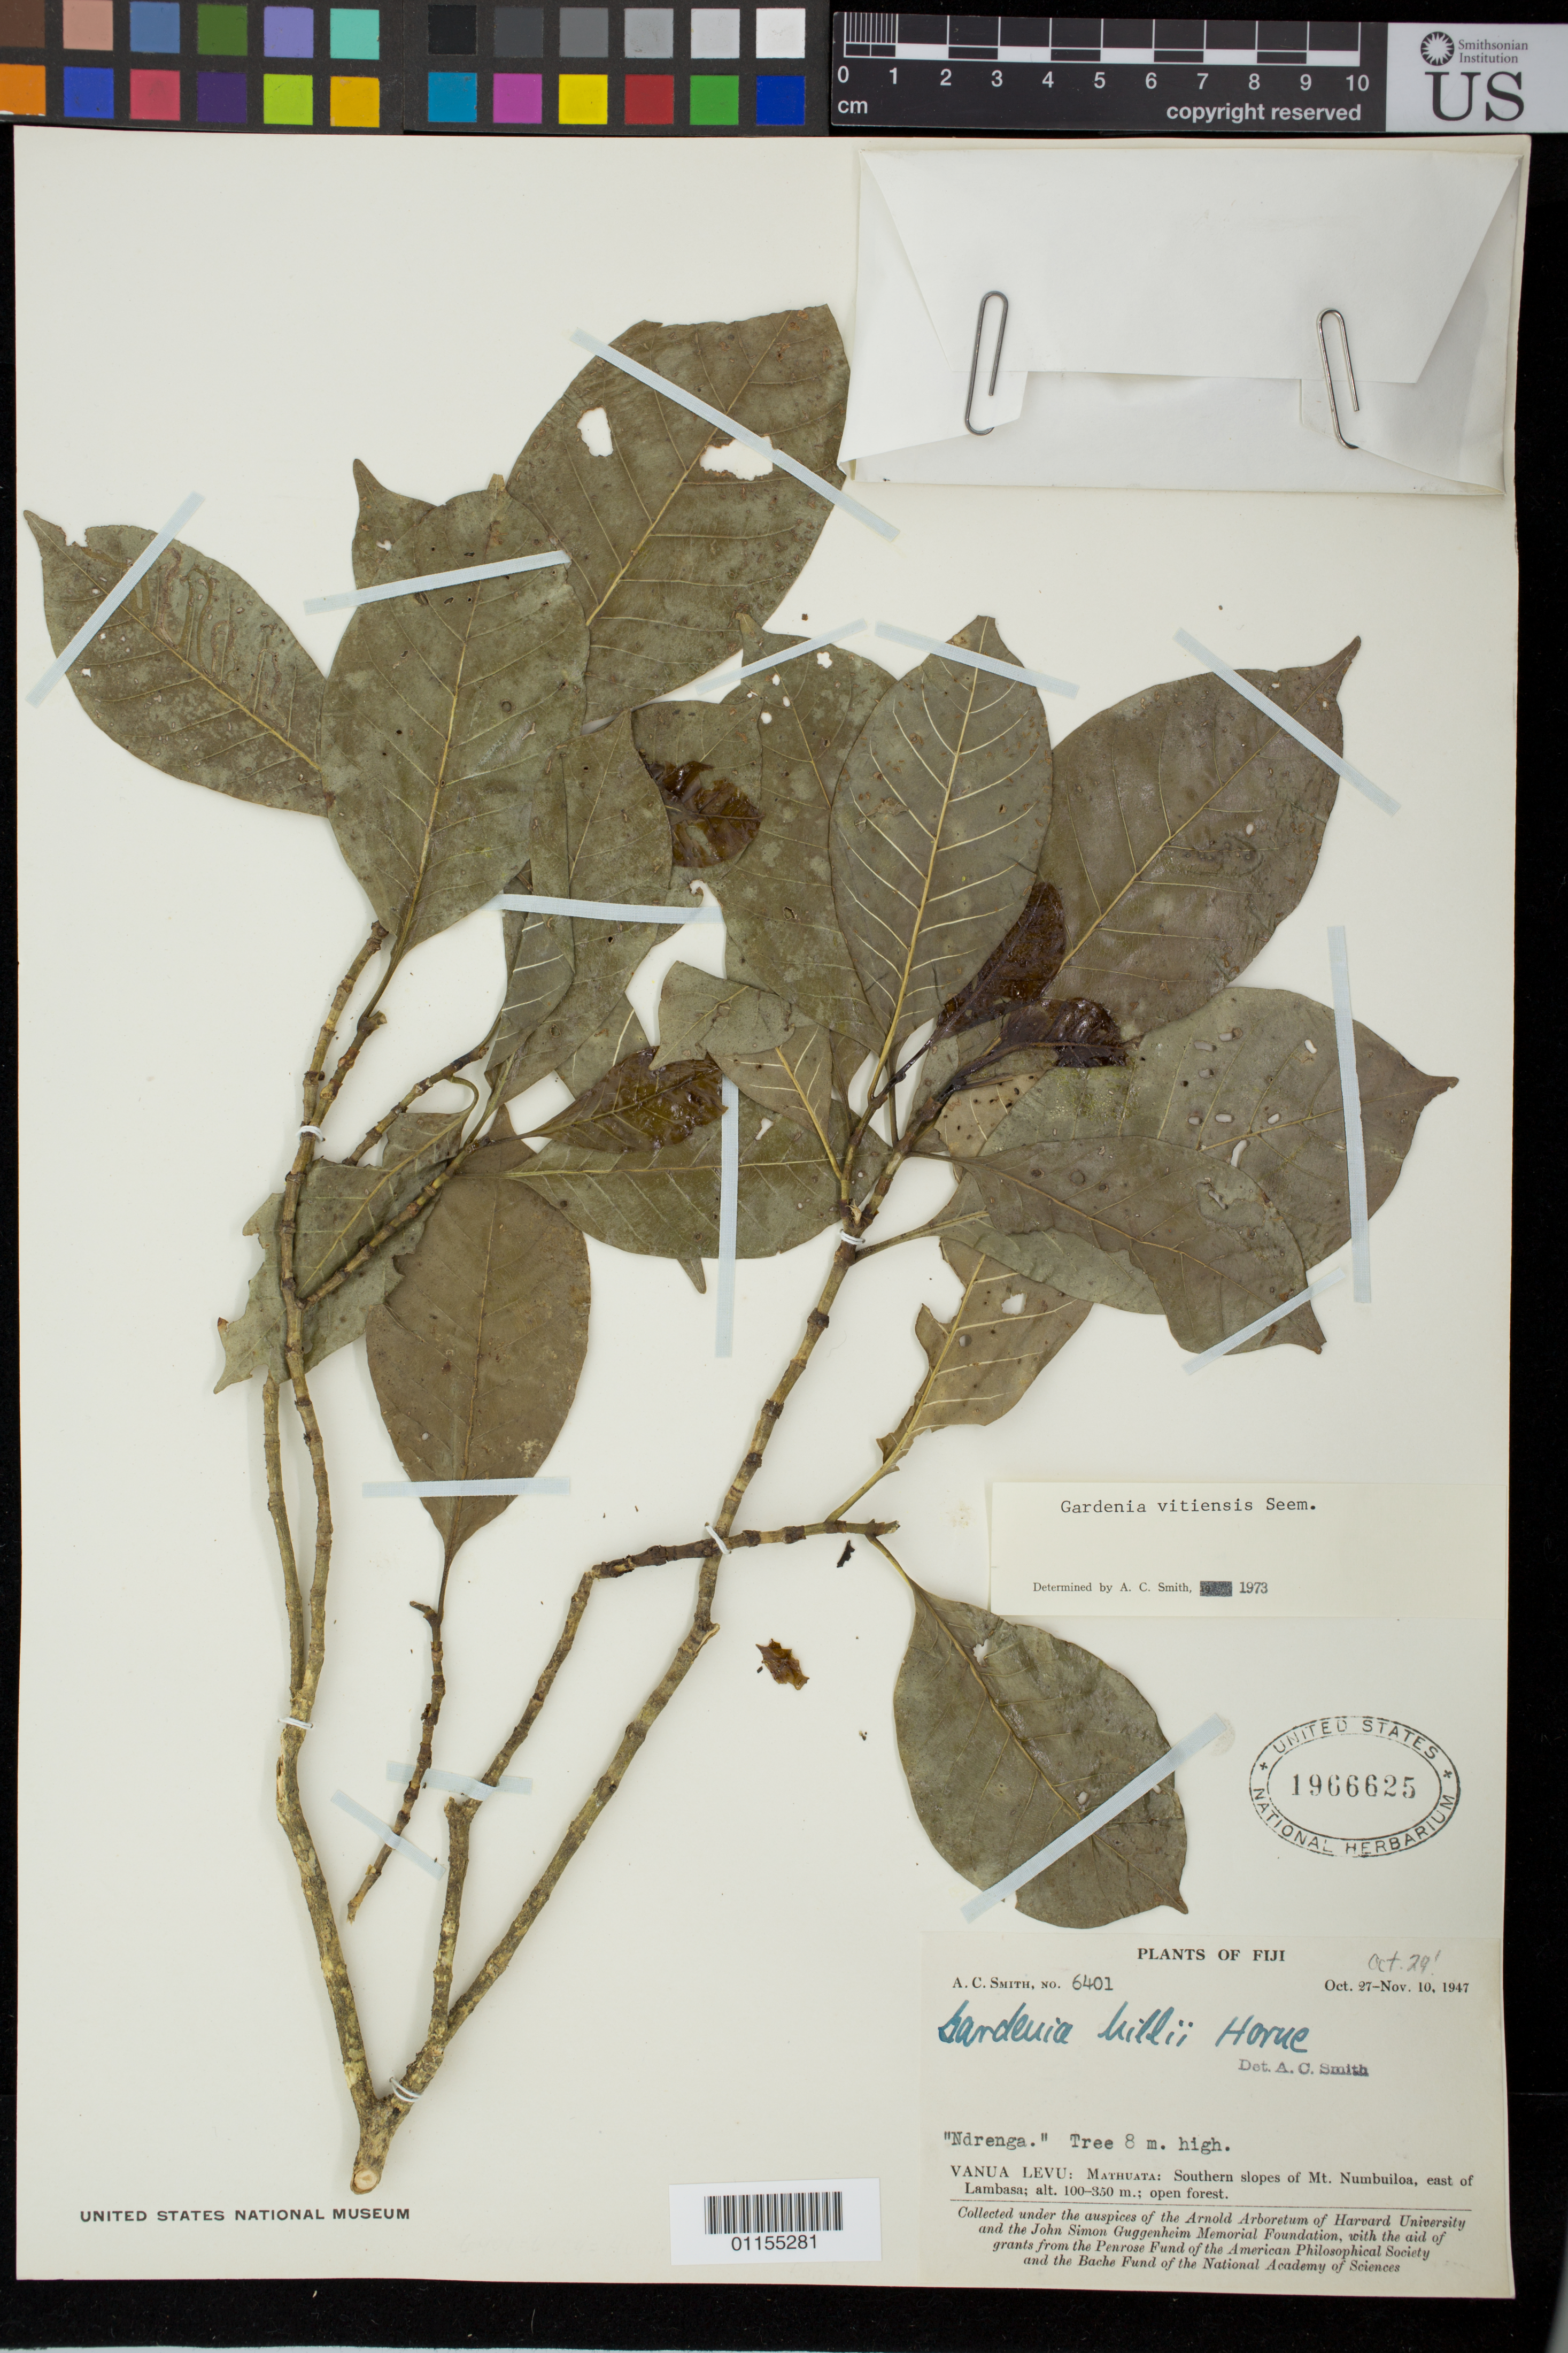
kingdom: Plantae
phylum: Tracheophyta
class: Magnoliopsida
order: Gentianales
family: Rubiaceae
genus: Gardenia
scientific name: Gardenia vitiensis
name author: Seem.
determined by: Smith, A. C.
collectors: A. C. Smith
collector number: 6401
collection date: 1947-10-27/1947-11-10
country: Fiji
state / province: Northern Division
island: Vanua Levu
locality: Southern slopes of Mt. Numbuilon, east of Lambasa, Mathuata Prov., Vanua Levu, Fiji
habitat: Open forest.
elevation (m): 100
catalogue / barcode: US 1966625